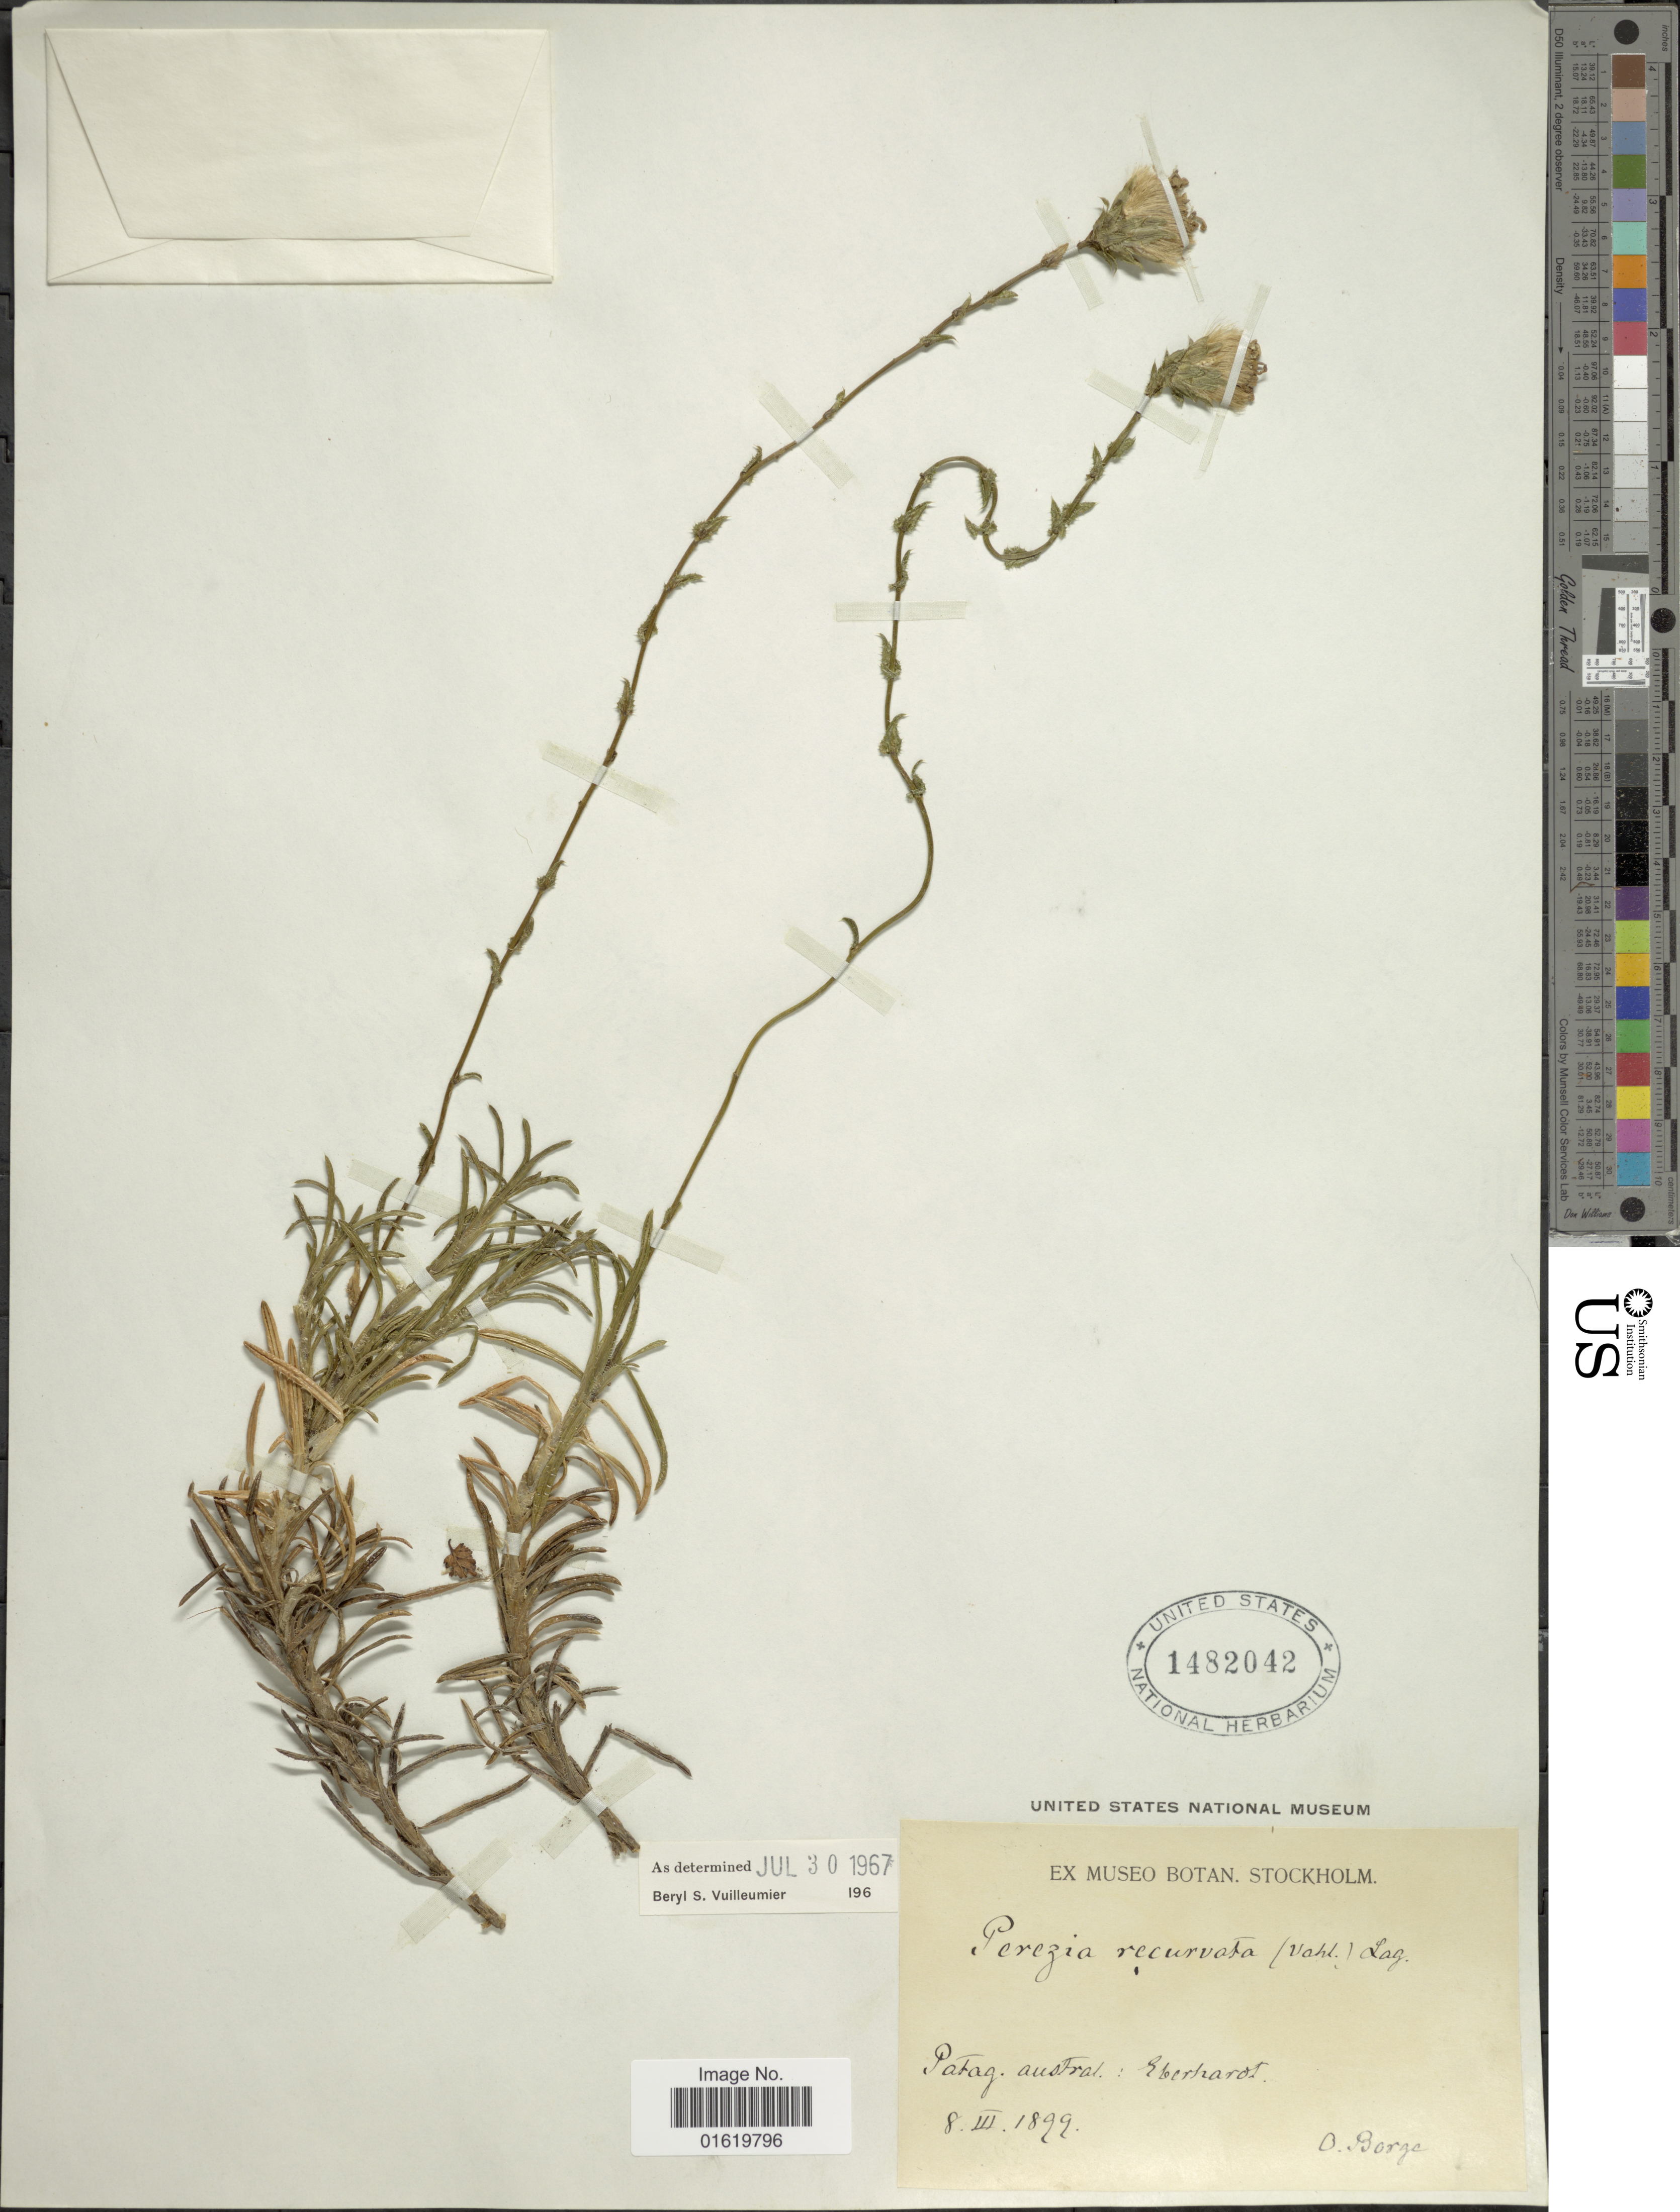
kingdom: Plantae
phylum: Tracheophyta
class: Magnoliopsida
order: Asterales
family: Asteraceae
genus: Perezia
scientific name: Perezia recurvata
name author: Less.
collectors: O. Borge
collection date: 1899-03-08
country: Chile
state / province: Magallanes y de la Antártica Chilena (XII)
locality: Patag. austral.: Eberhardt.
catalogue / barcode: US 1482042